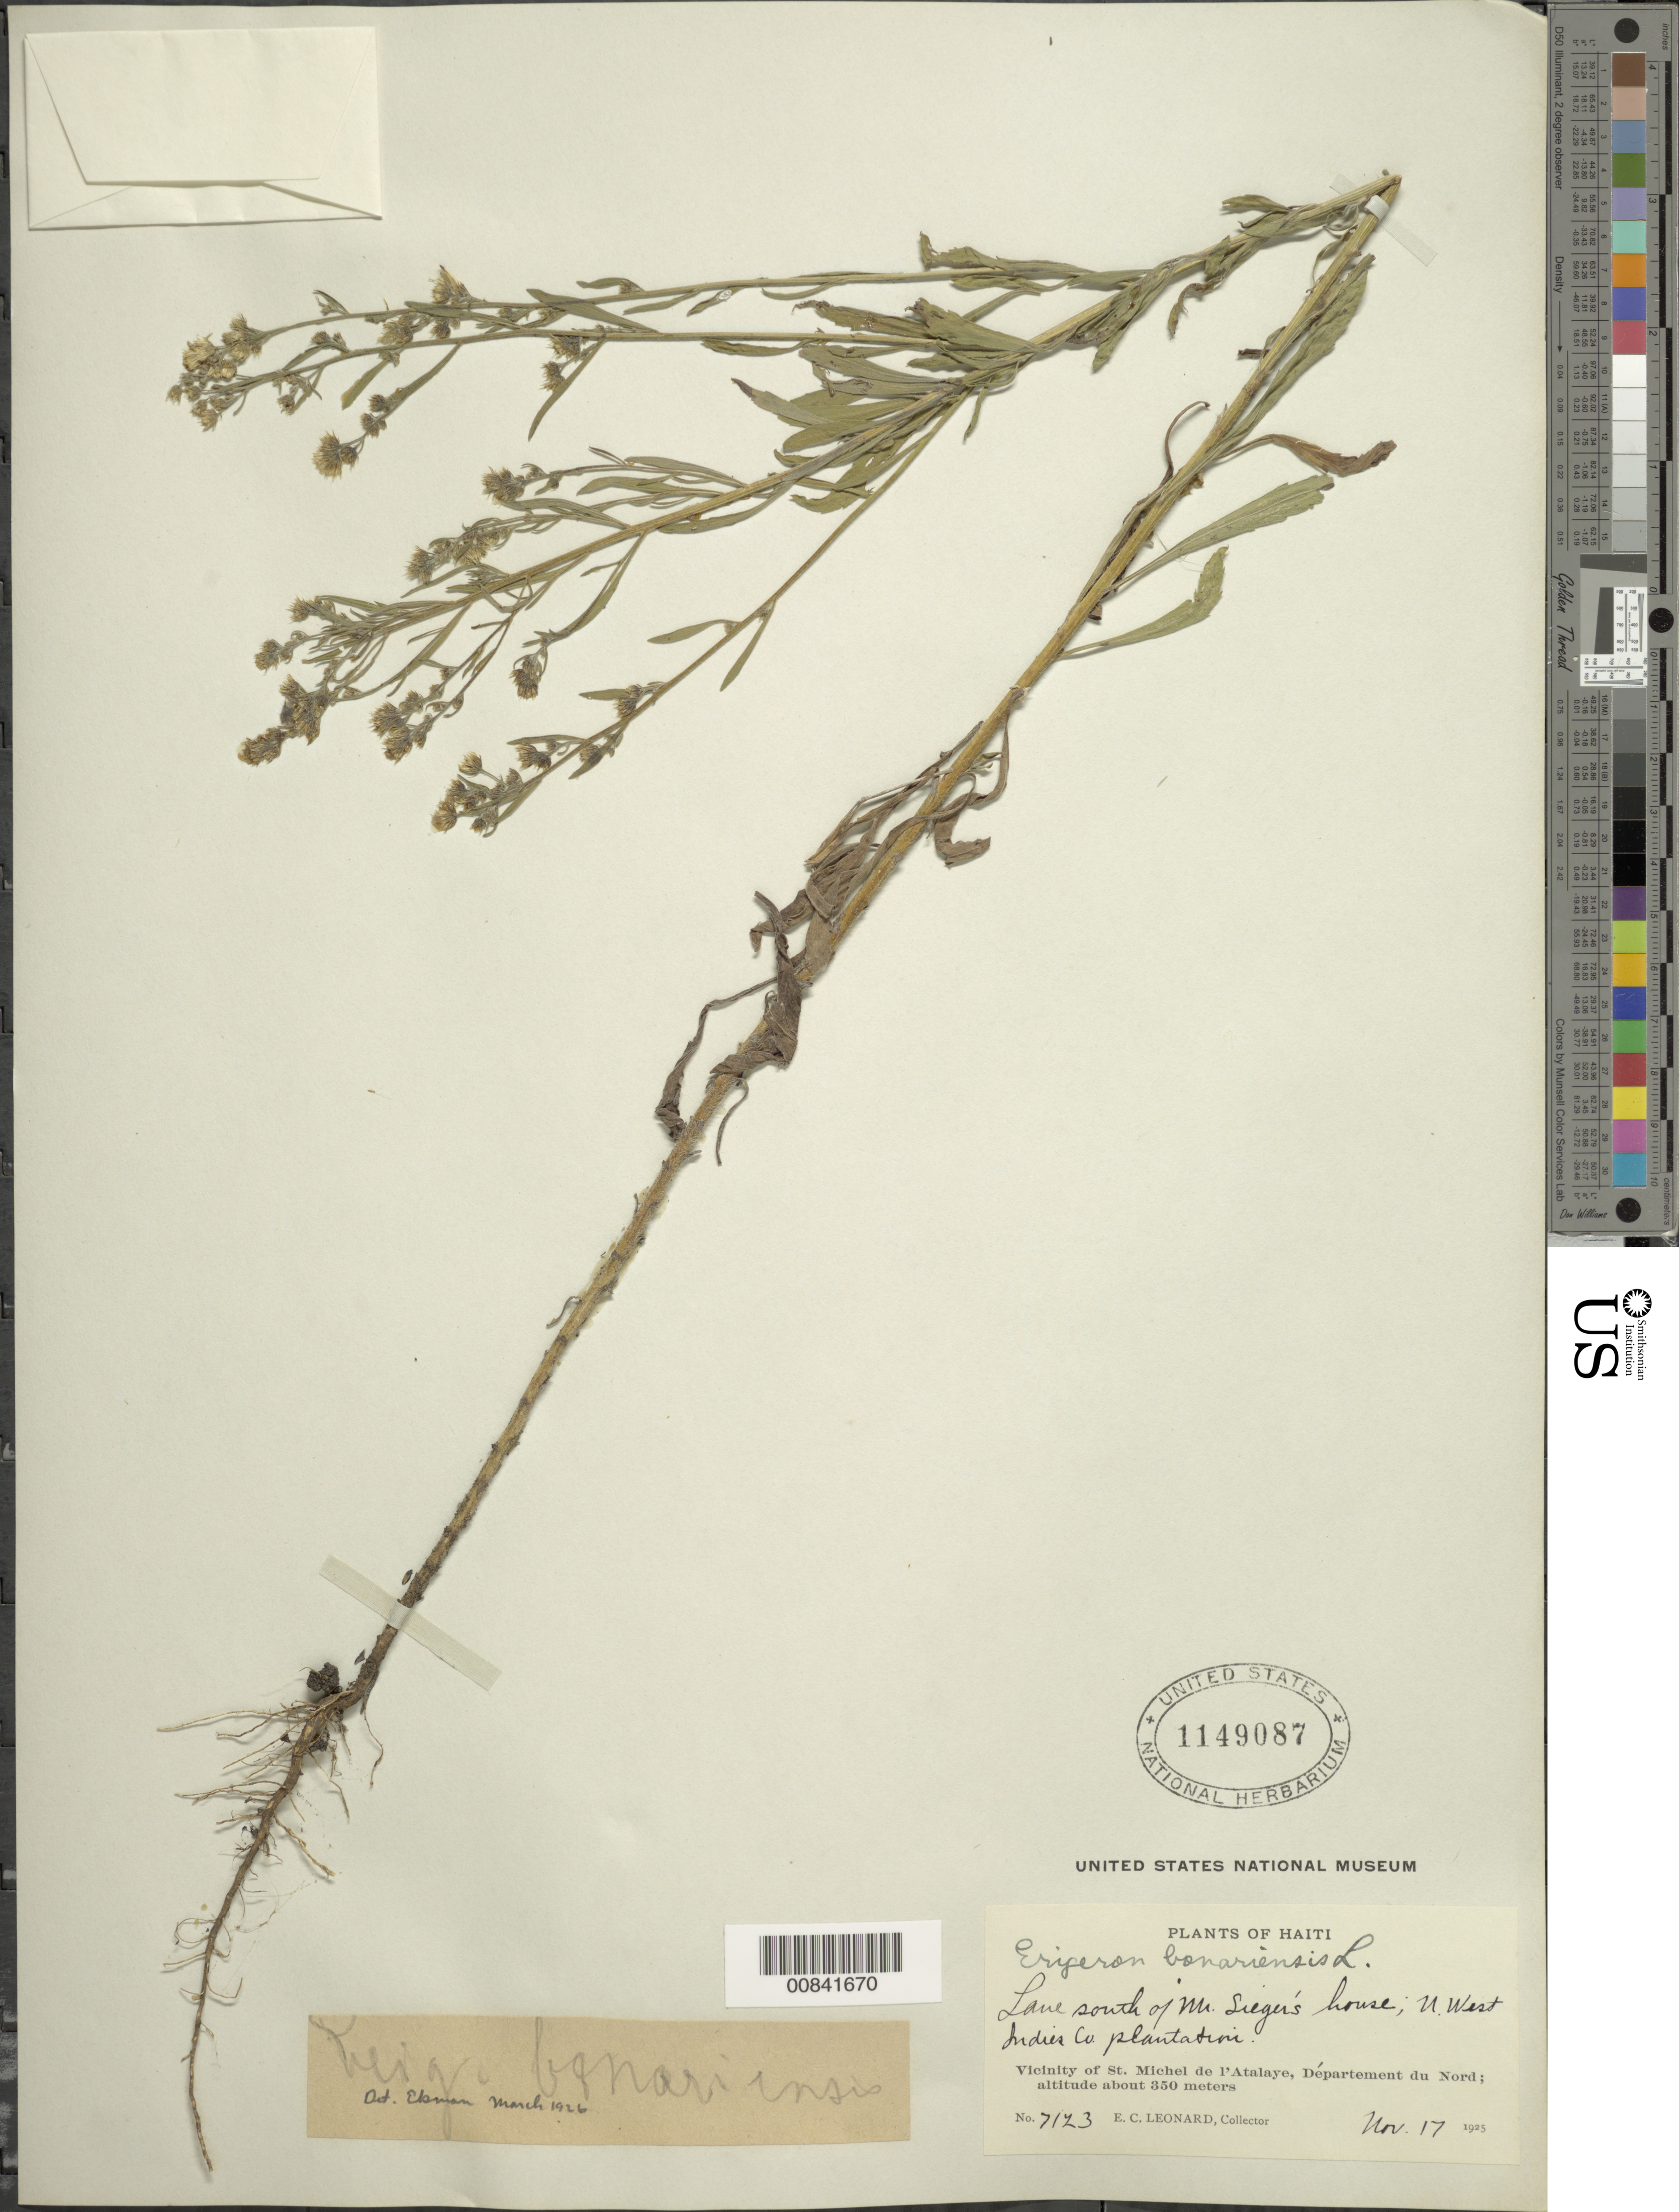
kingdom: Plantae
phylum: Tracheophyta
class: Magnoliopsida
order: Asterales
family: Asteraceae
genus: Conyza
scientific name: Conyza bonariensis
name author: (L.) Cronq.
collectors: E. C. Leonard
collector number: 7123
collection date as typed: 17 Nov 1925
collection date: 1925-11-17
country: Haiti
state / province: Artibonite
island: Hispaniola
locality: Vicinity of St. Michel de l'Atalaye, U West Indies Co. Plantation, land south of Mr. Sieger's house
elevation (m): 350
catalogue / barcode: US 1149087